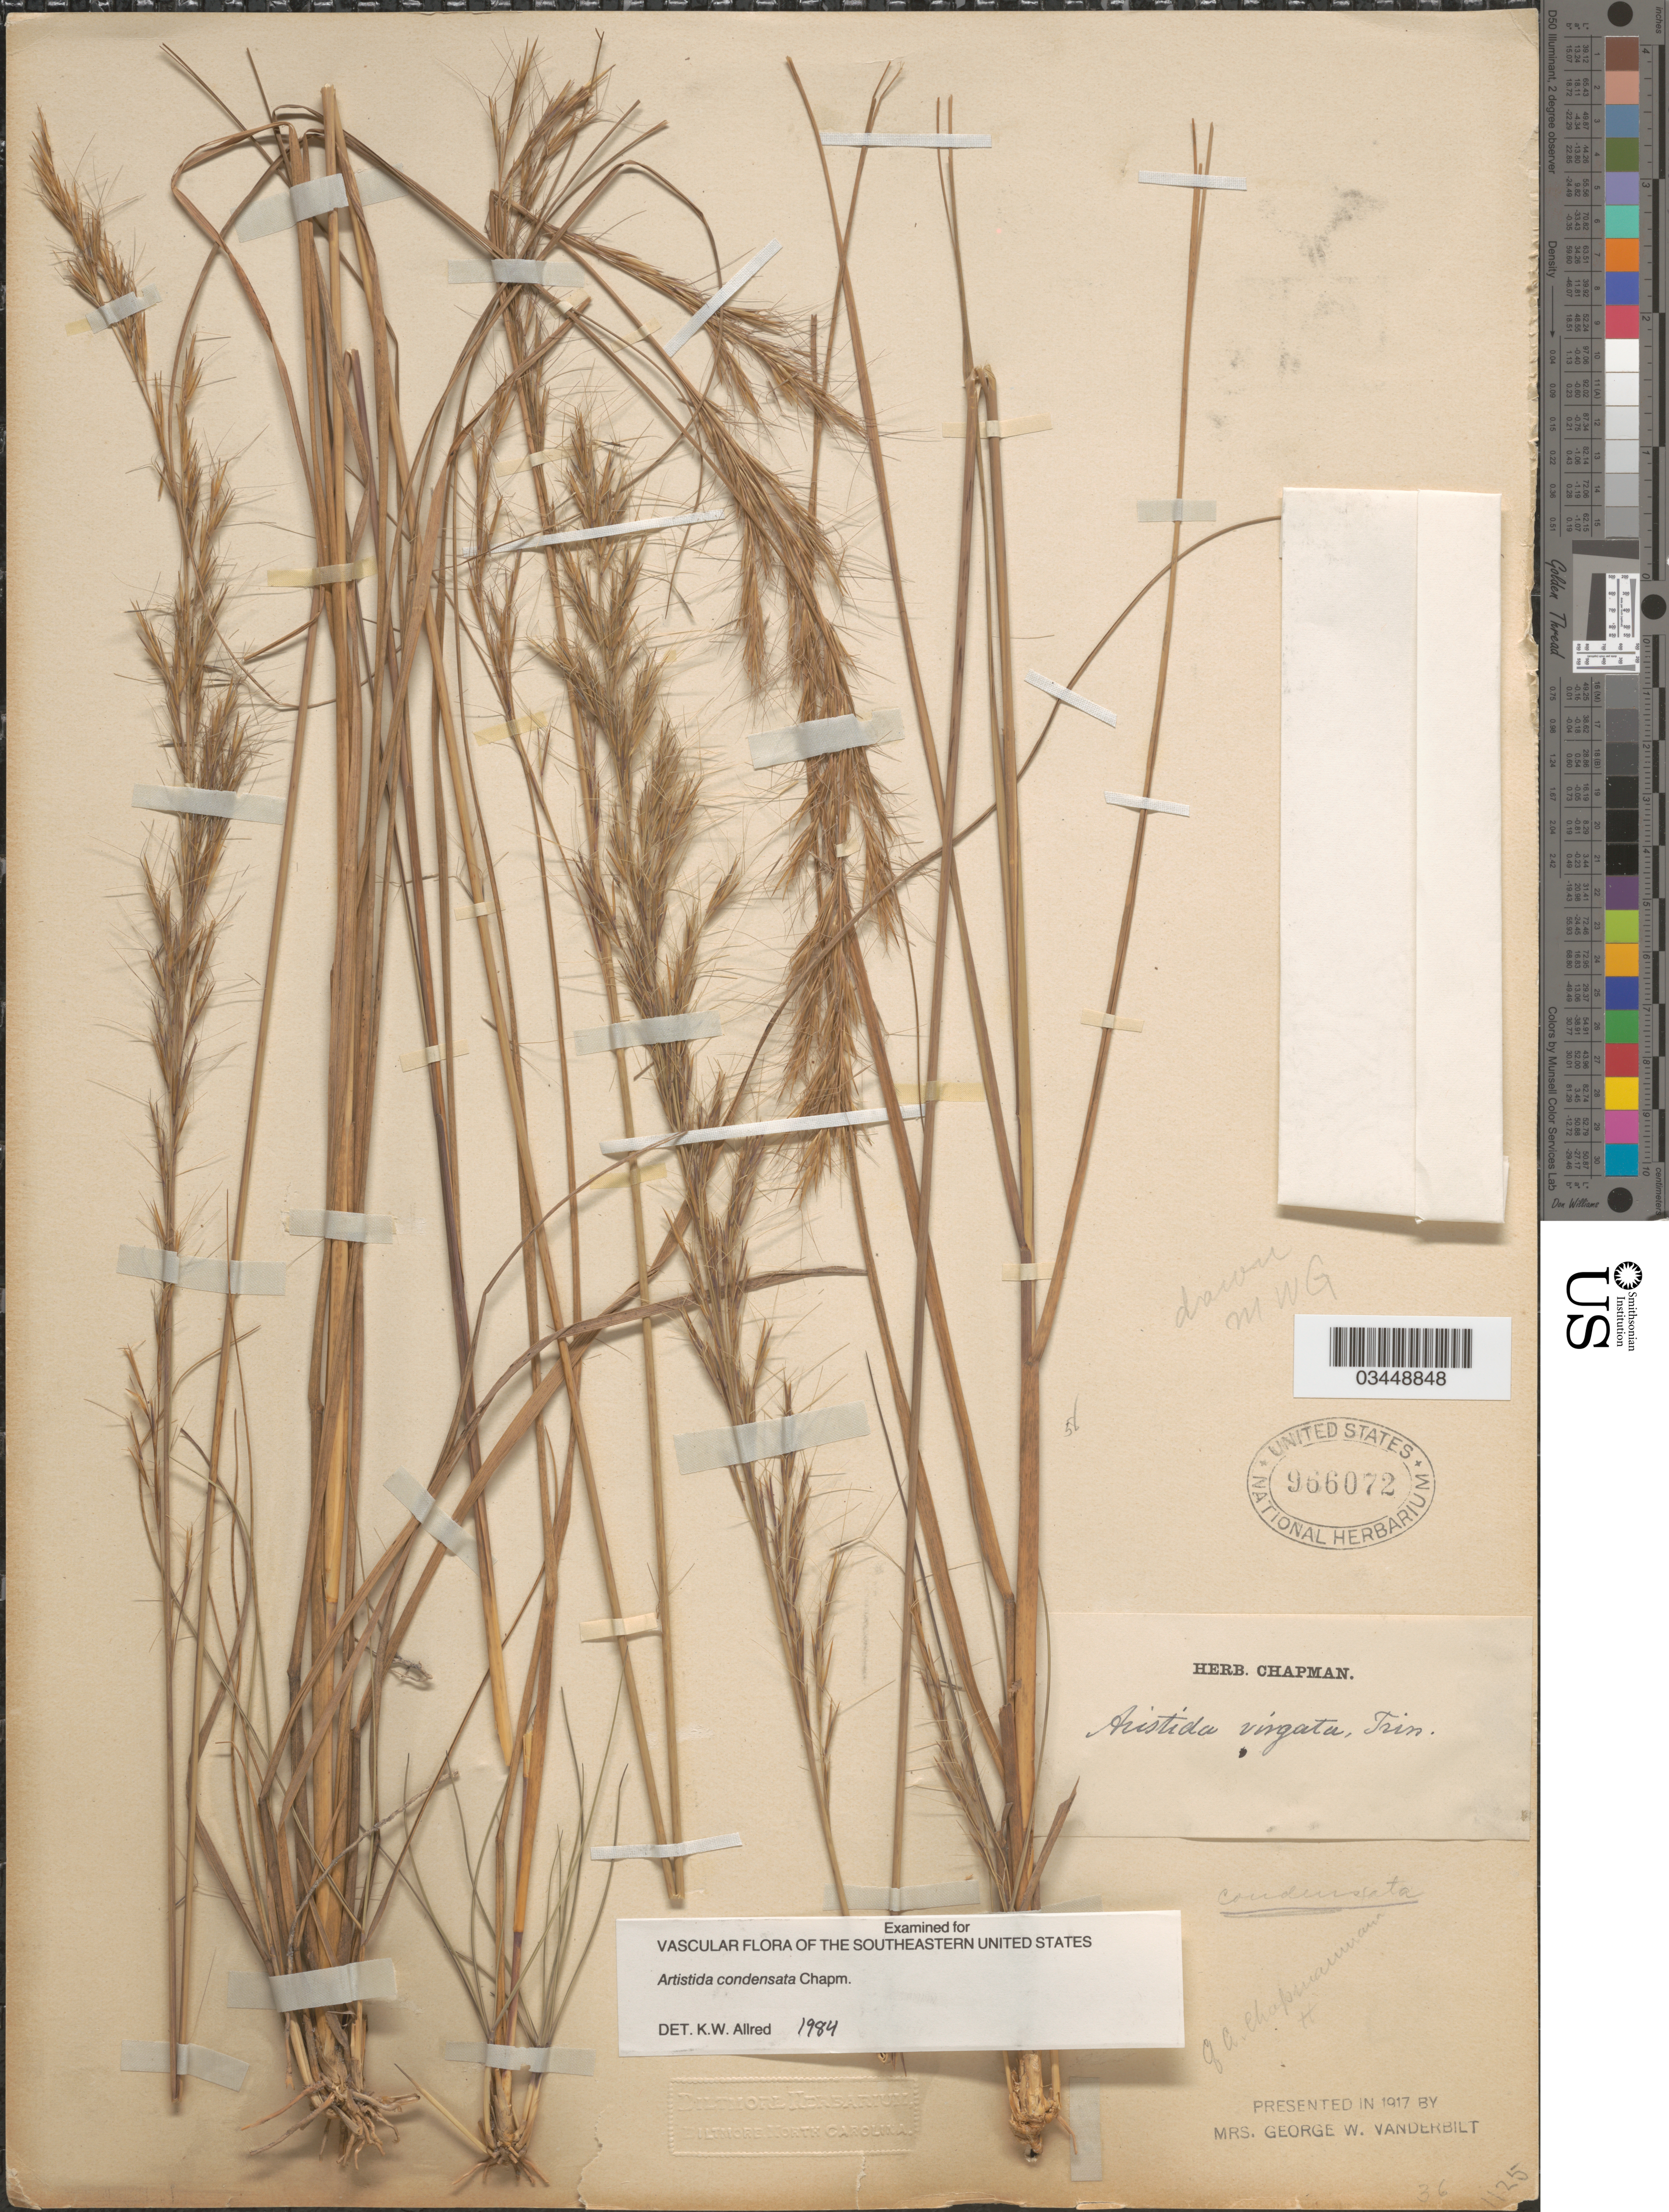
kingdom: Plantae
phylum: Tracheophyta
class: Liliopsida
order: Poales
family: Poaceae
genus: Aristida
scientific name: Aristida condensata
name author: Chapm.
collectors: ex herb. Chapman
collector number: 36/1125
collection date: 1917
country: United States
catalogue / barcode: US 966072